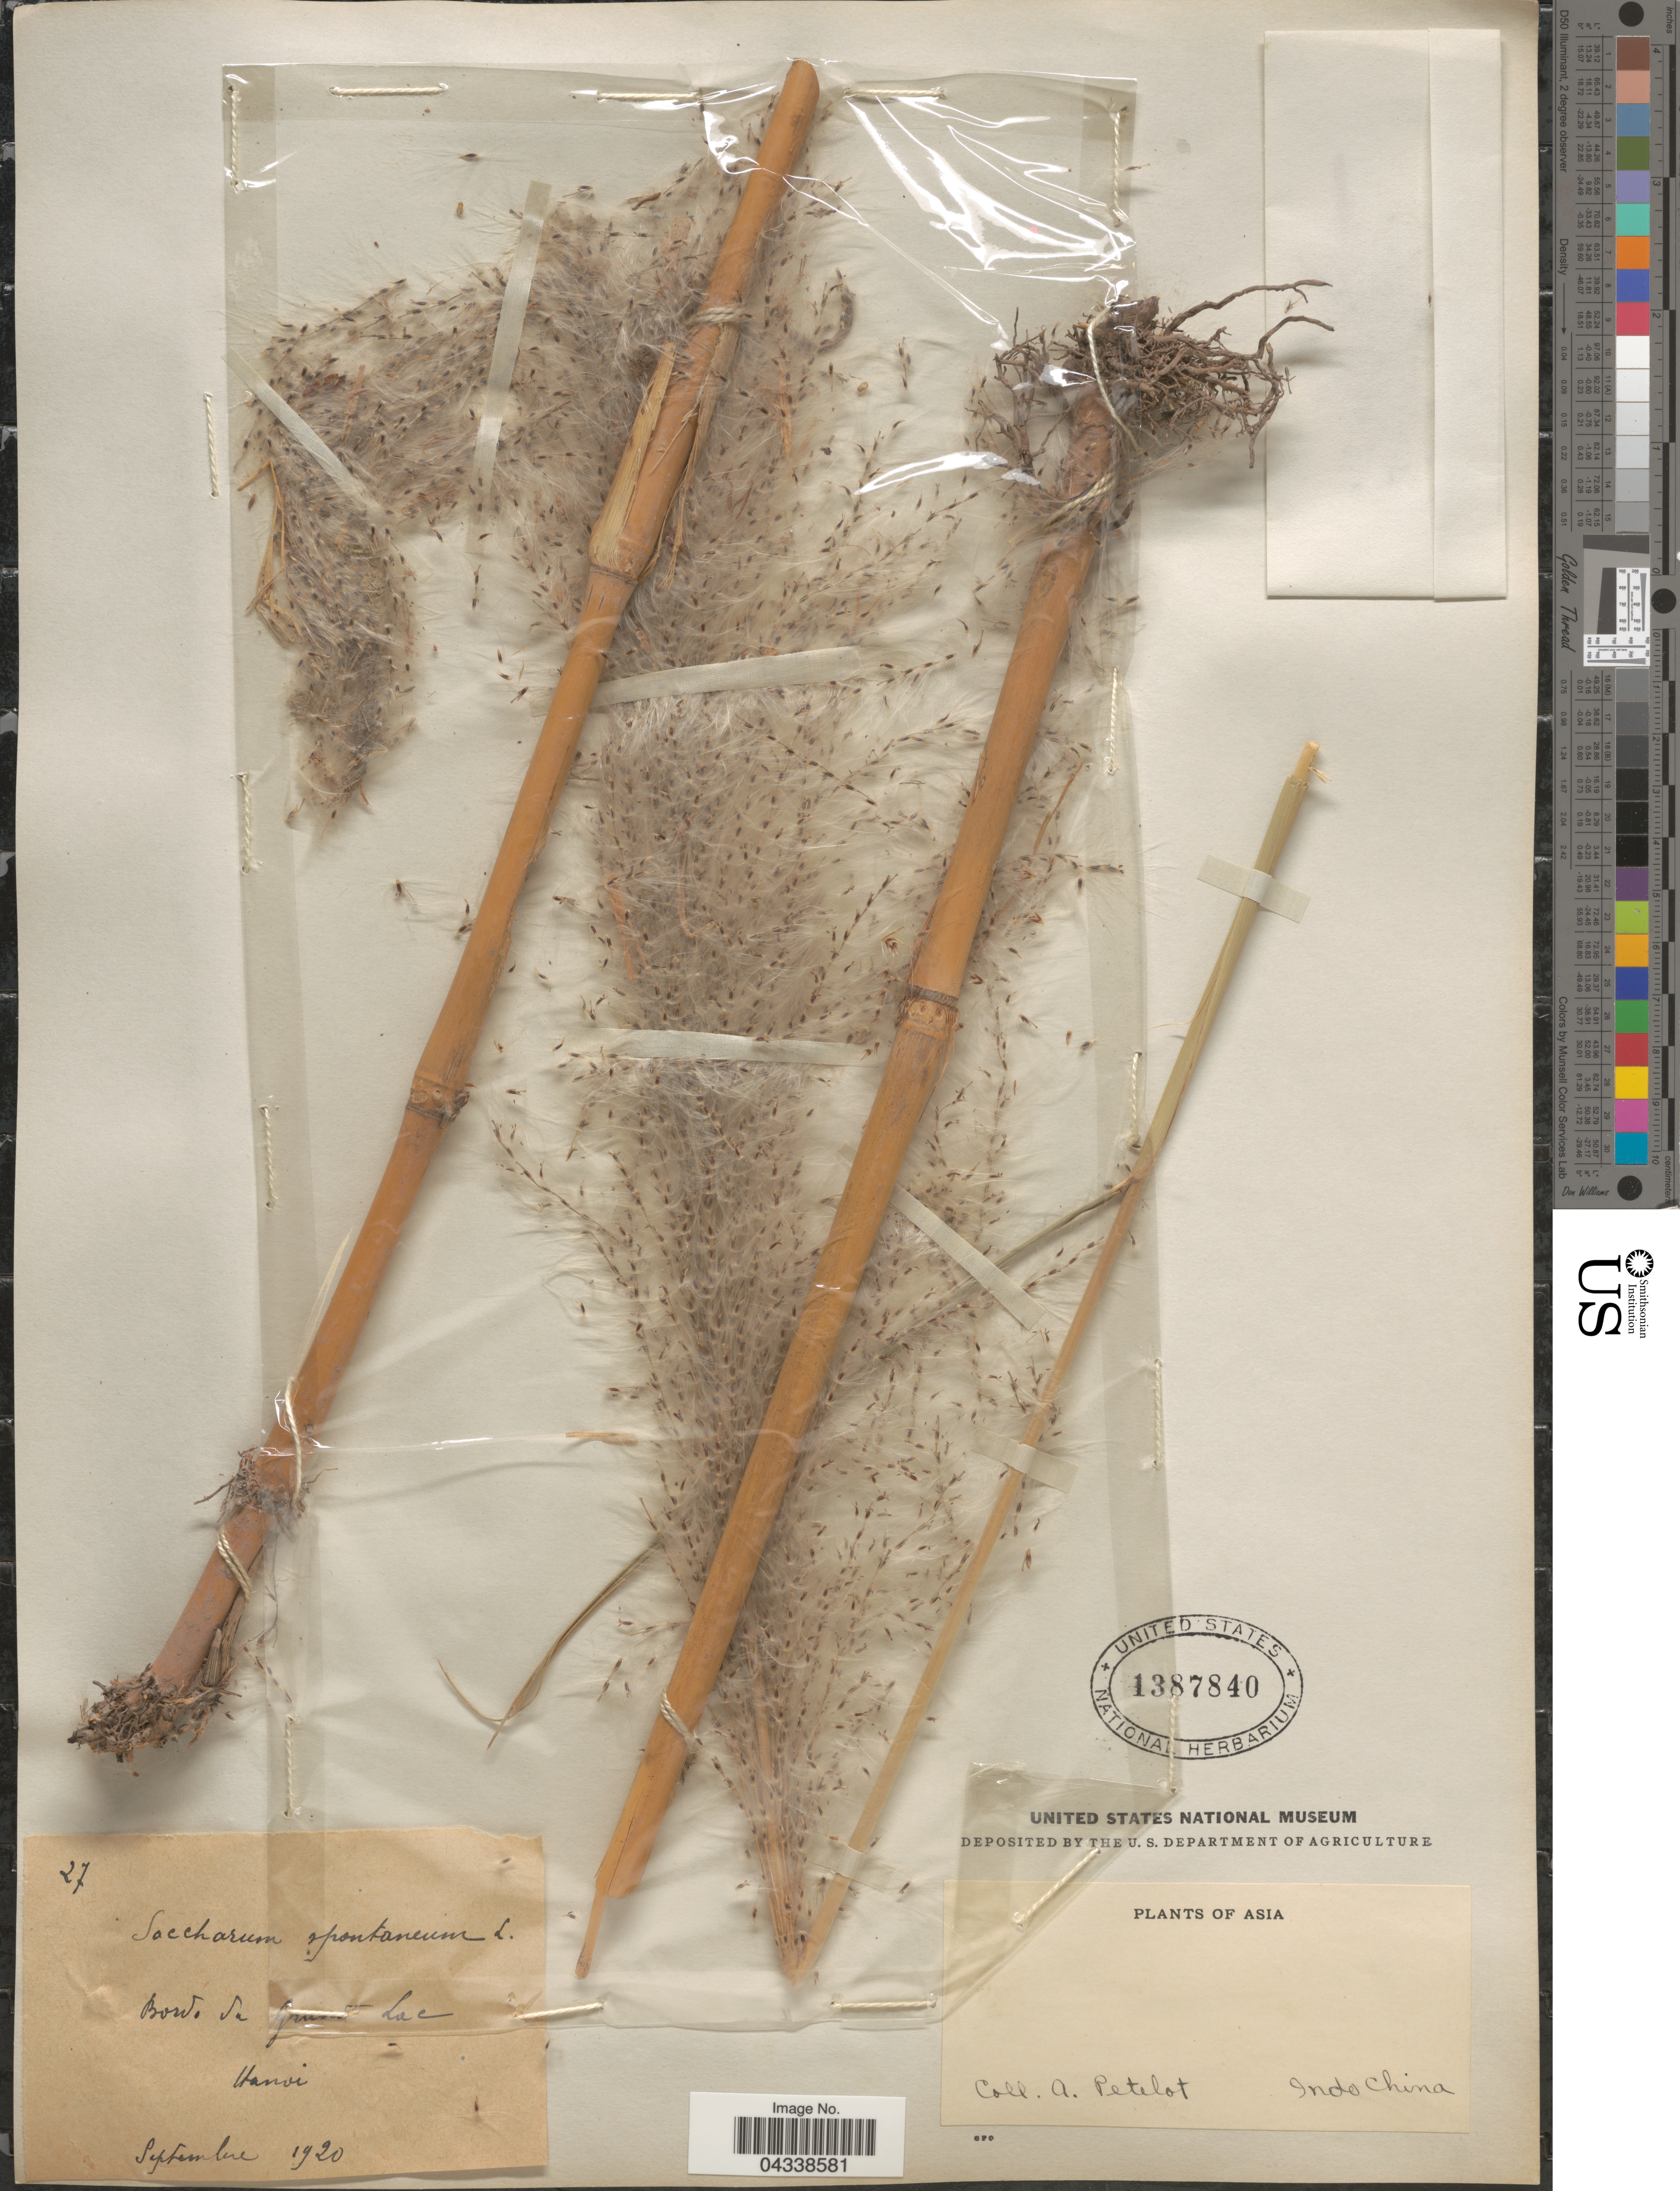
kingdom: Plantae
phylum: Tracheophyta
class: Liliopsida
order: Poales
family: Poaceae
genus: Saccharum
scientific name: Saccharum spontaneum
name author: L.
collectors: A. Petelot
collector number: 27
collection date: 1920-09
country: Vietnam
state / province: Ha Noi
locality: Bords de [illegible text] Lac Hanoi. Indo China.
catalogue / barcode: US 1387840